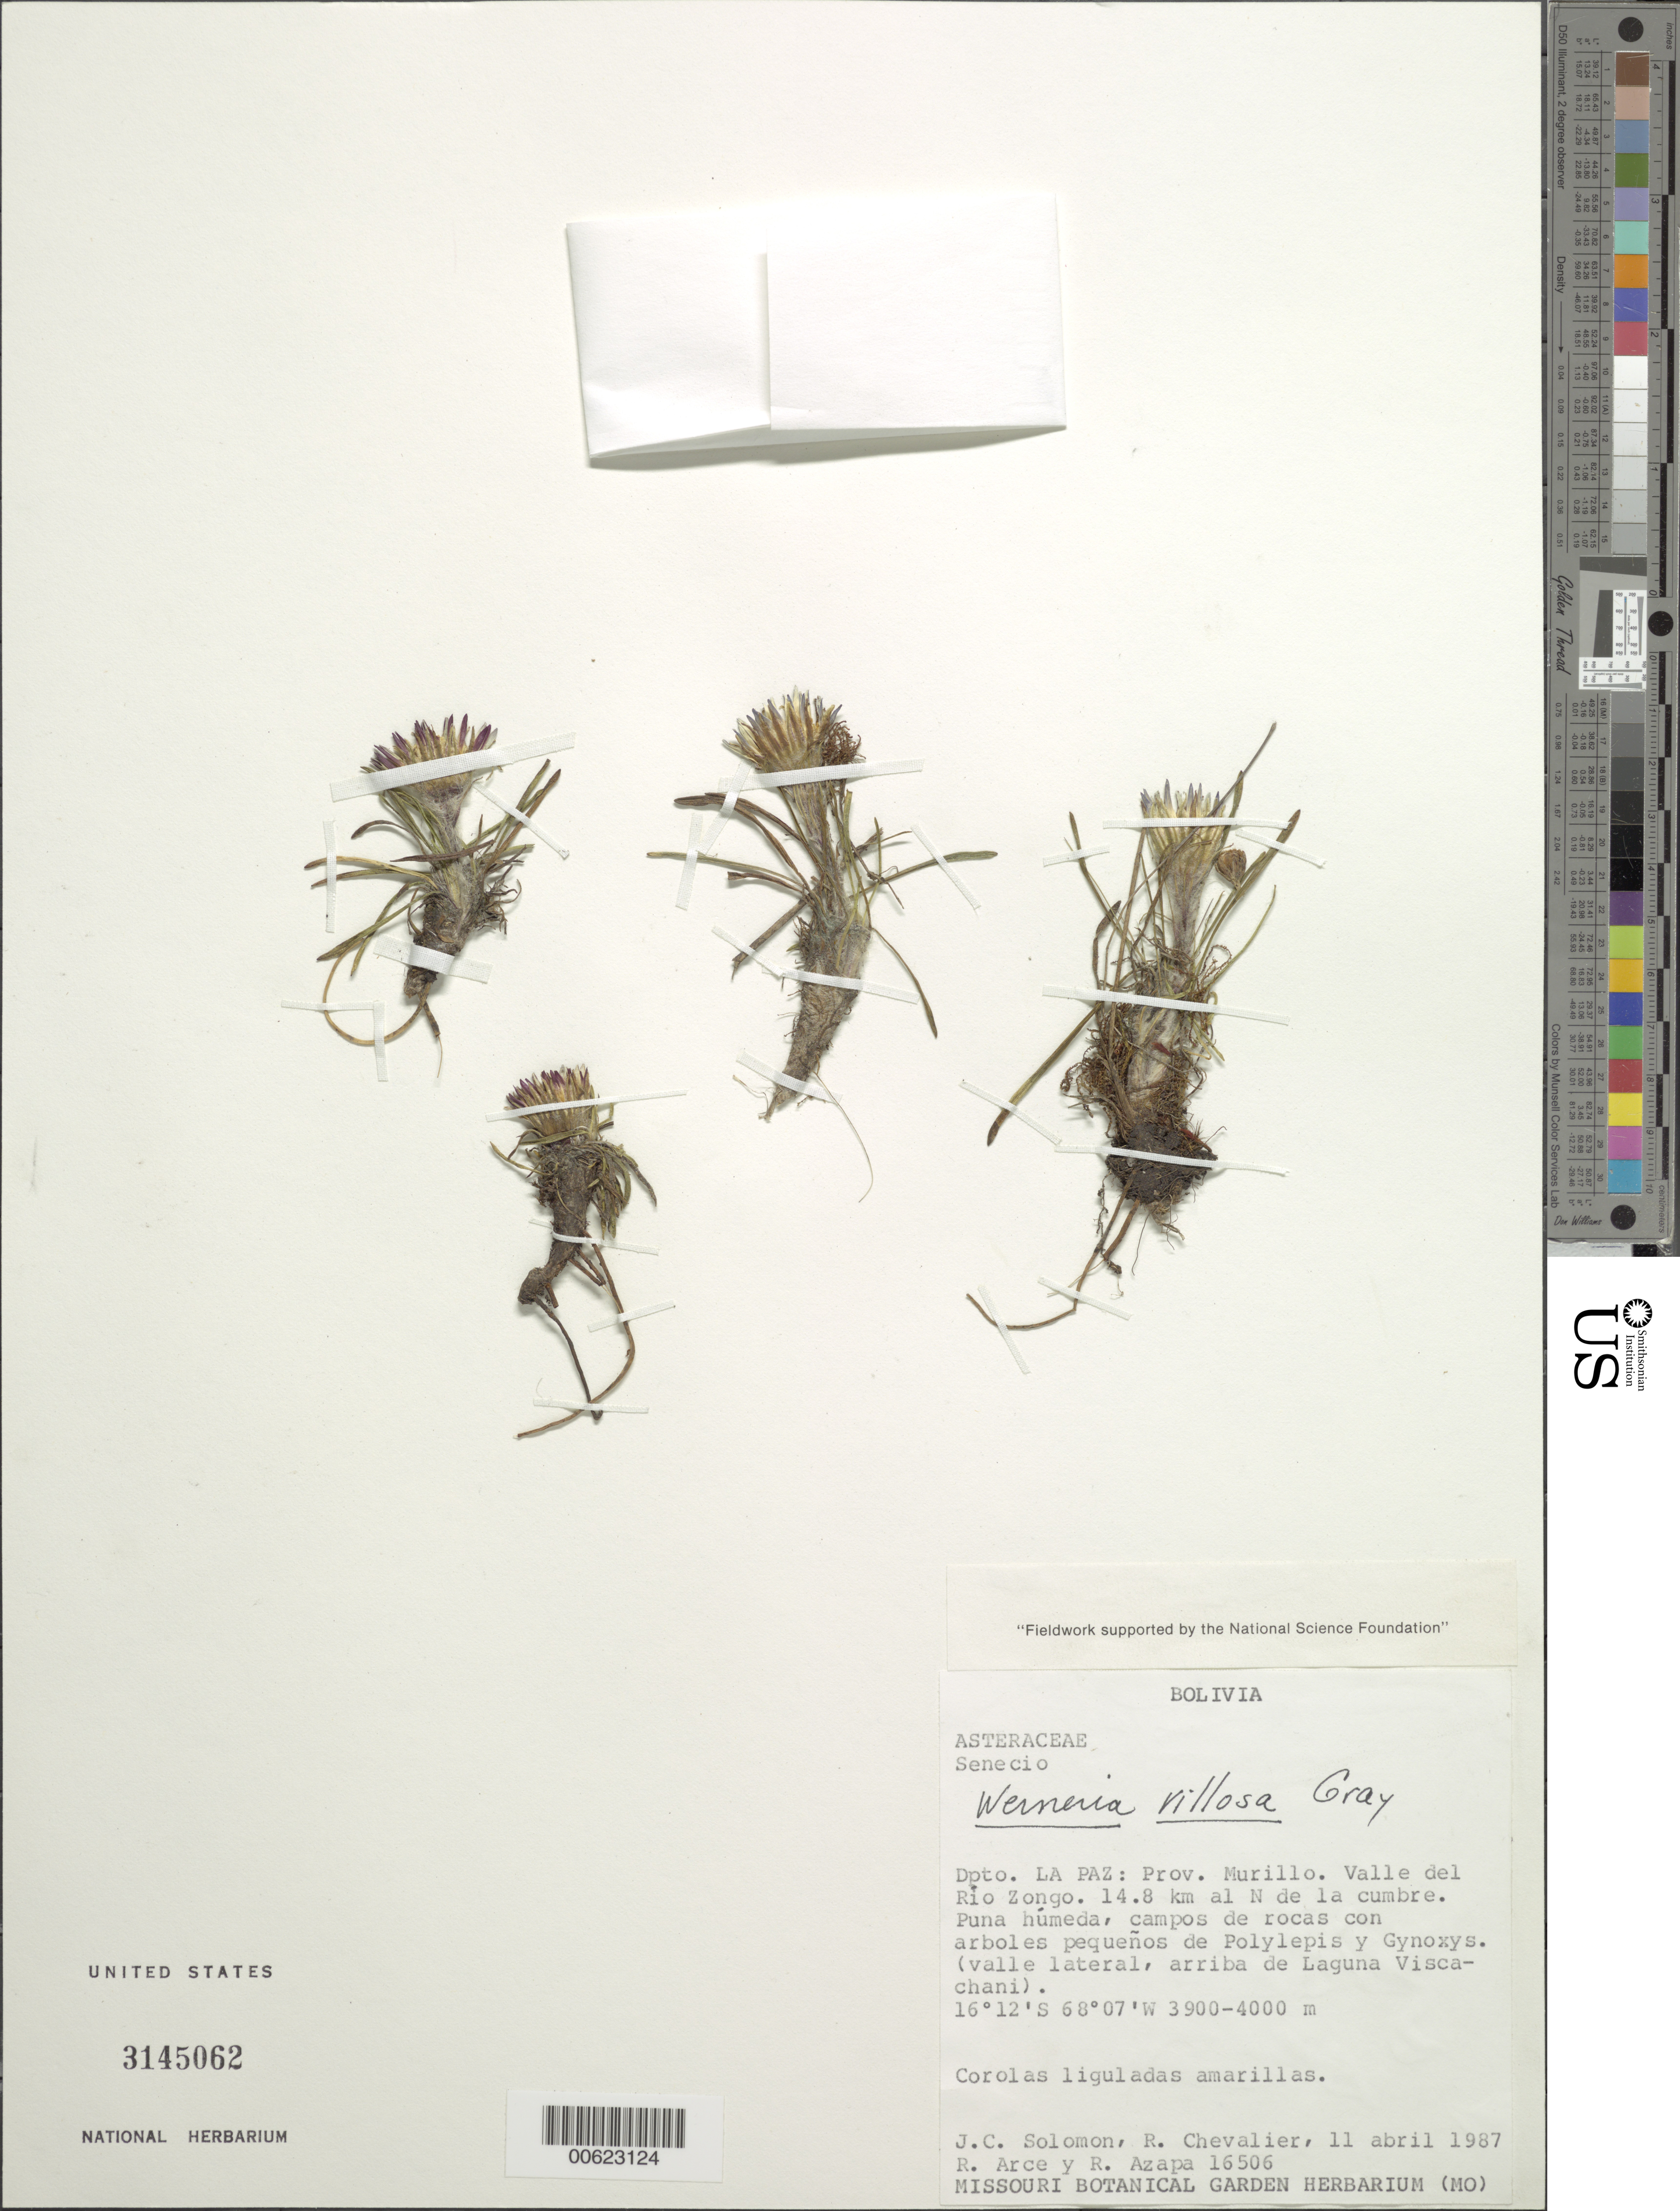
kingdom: Plantae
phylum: Tracheophyta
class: Magnoliopsida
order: Asterales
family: Asteraceae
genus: Werneria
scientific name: Werneria villosa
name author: A. Gray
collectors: J. C. Solomon, R. C. Chevalier, R. Arce & R. Azapa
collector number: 16506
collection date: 1987-04-11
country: Bolivia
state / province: La Paz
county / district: Murillo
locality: Ville de Rio Zongo. 1.4 km al N de la cumbre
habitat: Puna humeda, cmpos de rocas con arboles pequenos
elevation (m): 3900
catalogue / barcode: US 3145062